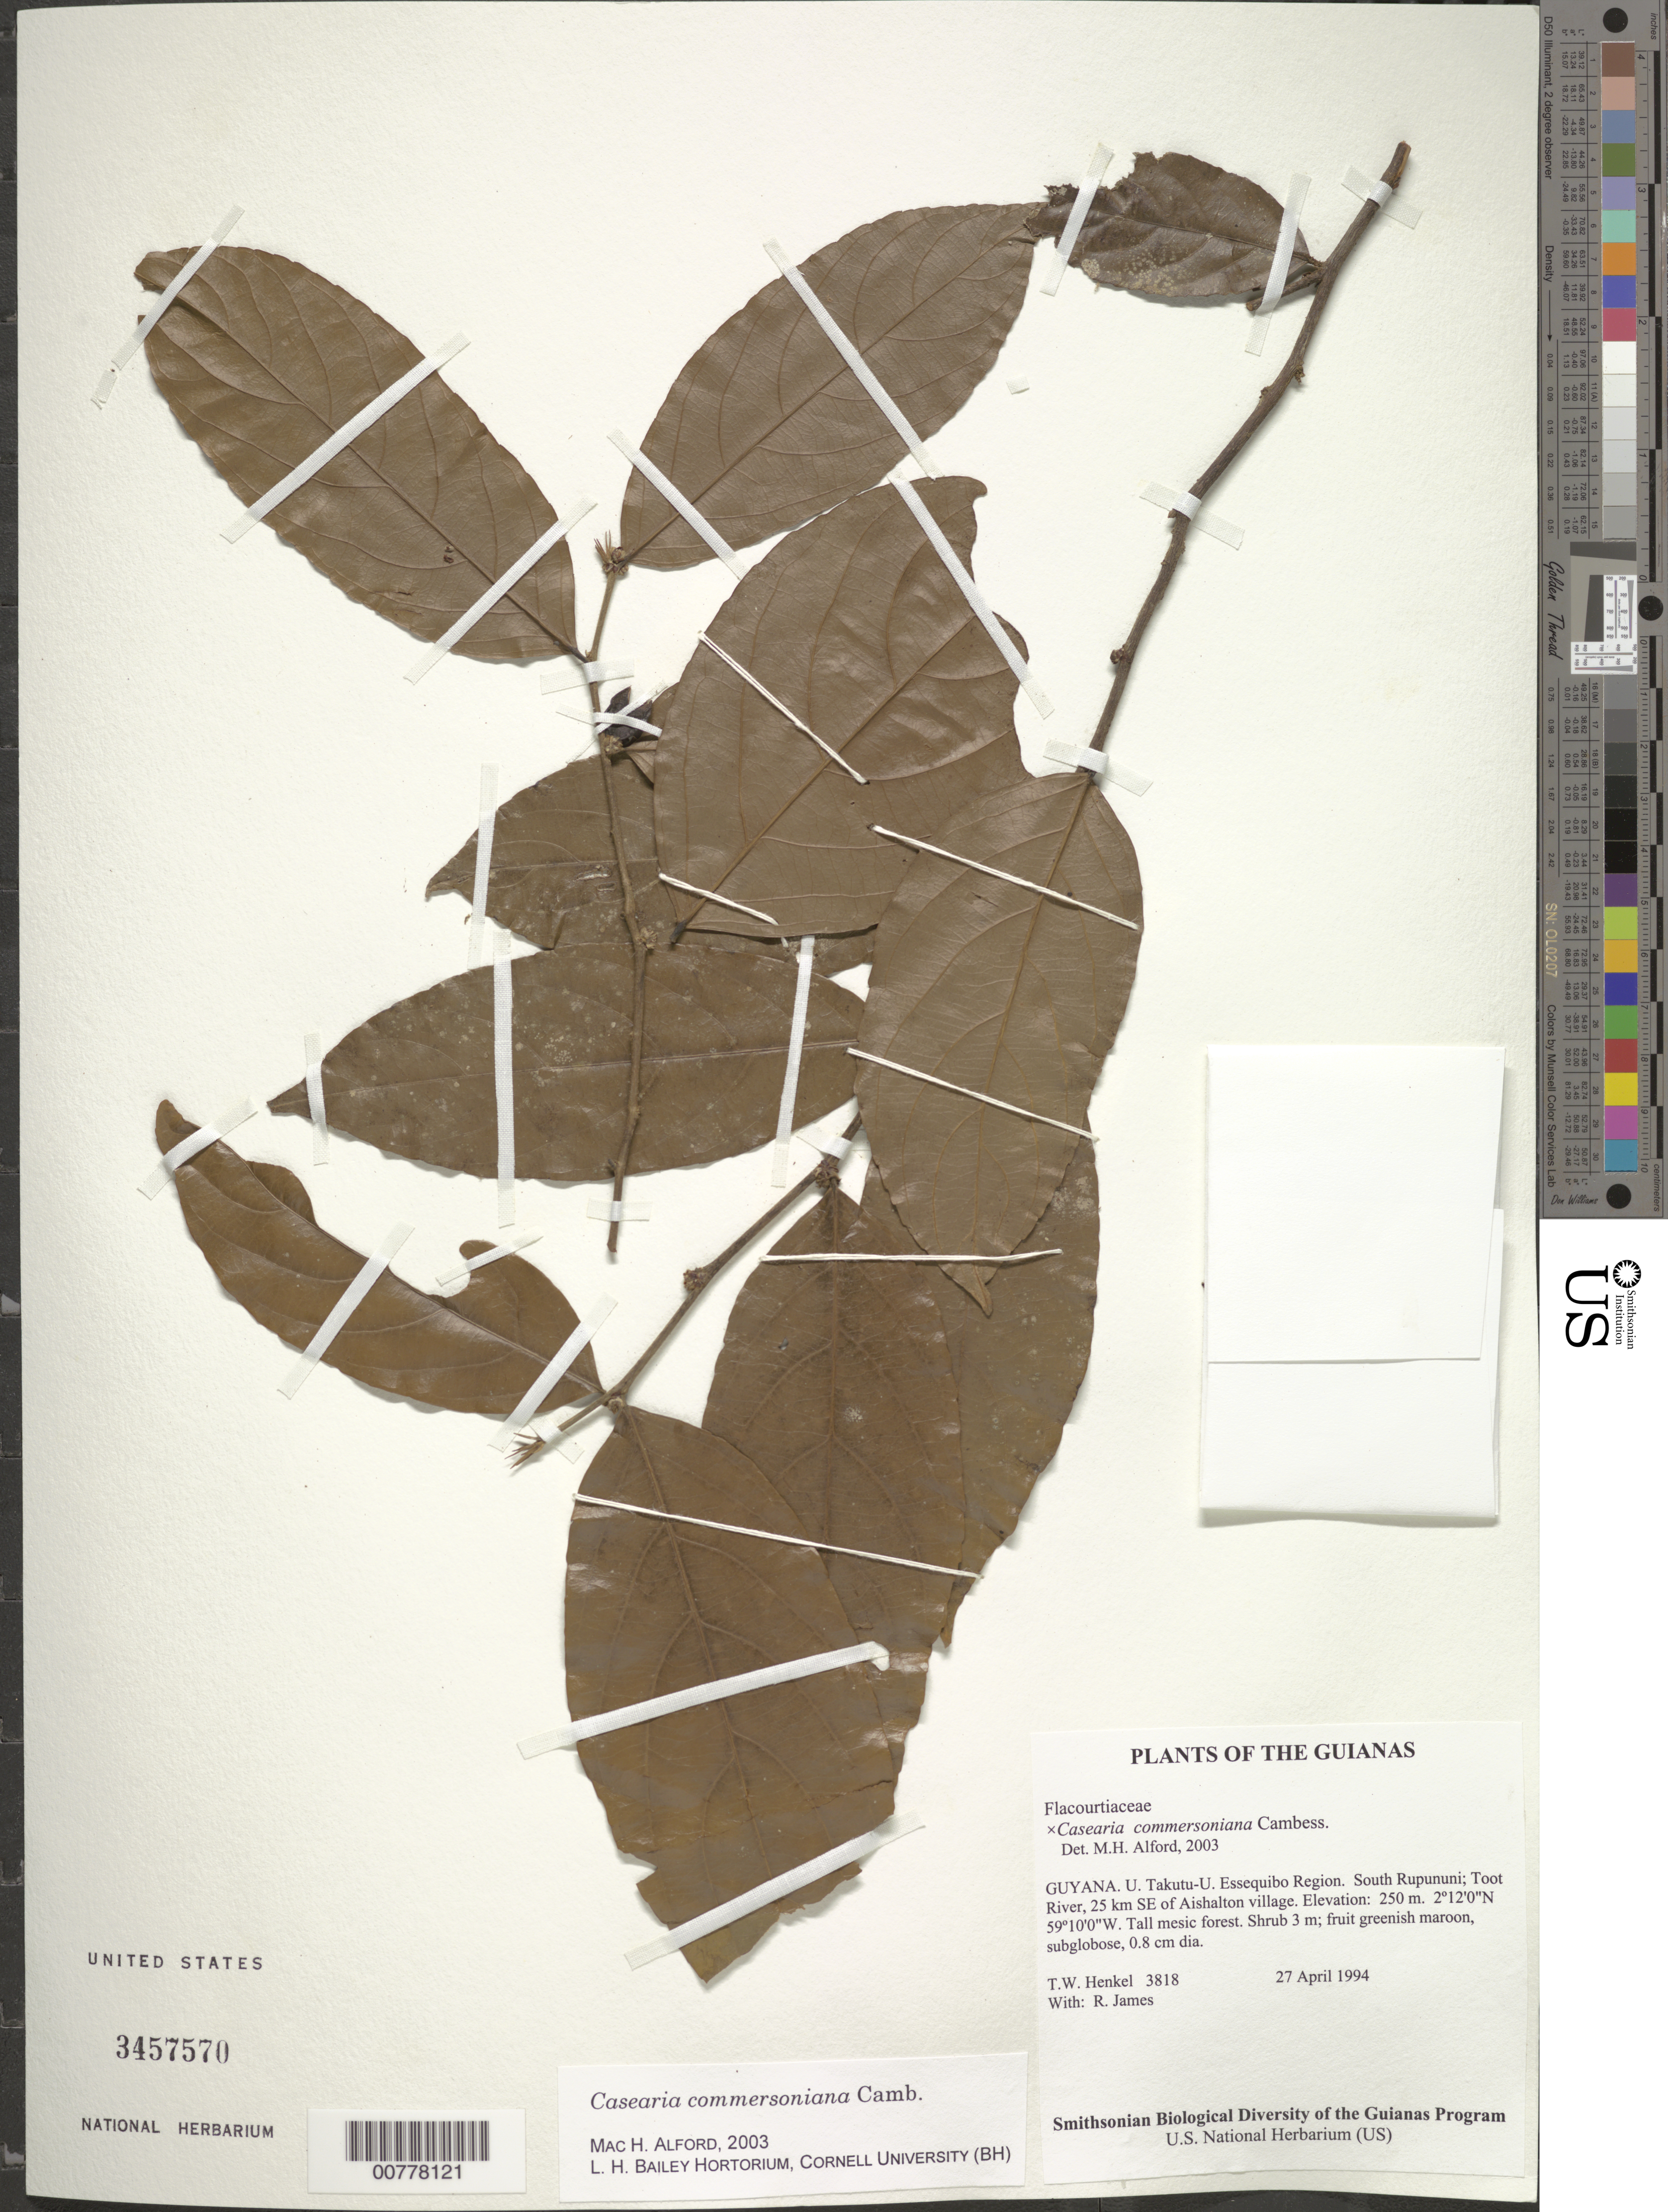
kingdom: Plantae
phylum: Tracheophyta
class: Magnoliopsida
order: Malpighiales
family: Salicaceae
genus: Piparea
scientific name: Piparea dentata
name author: Aubl.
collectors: T. Henkel & R. James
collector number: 3818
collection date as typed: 27 April 1994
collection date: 1994-04-27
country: Guyana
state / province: U. Takutu-U. Essequibo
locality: South Rupununi; Toot River, 25 km SE of Aishalton village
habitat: Tall mesic forest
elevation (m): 250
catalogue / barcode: US 3457570